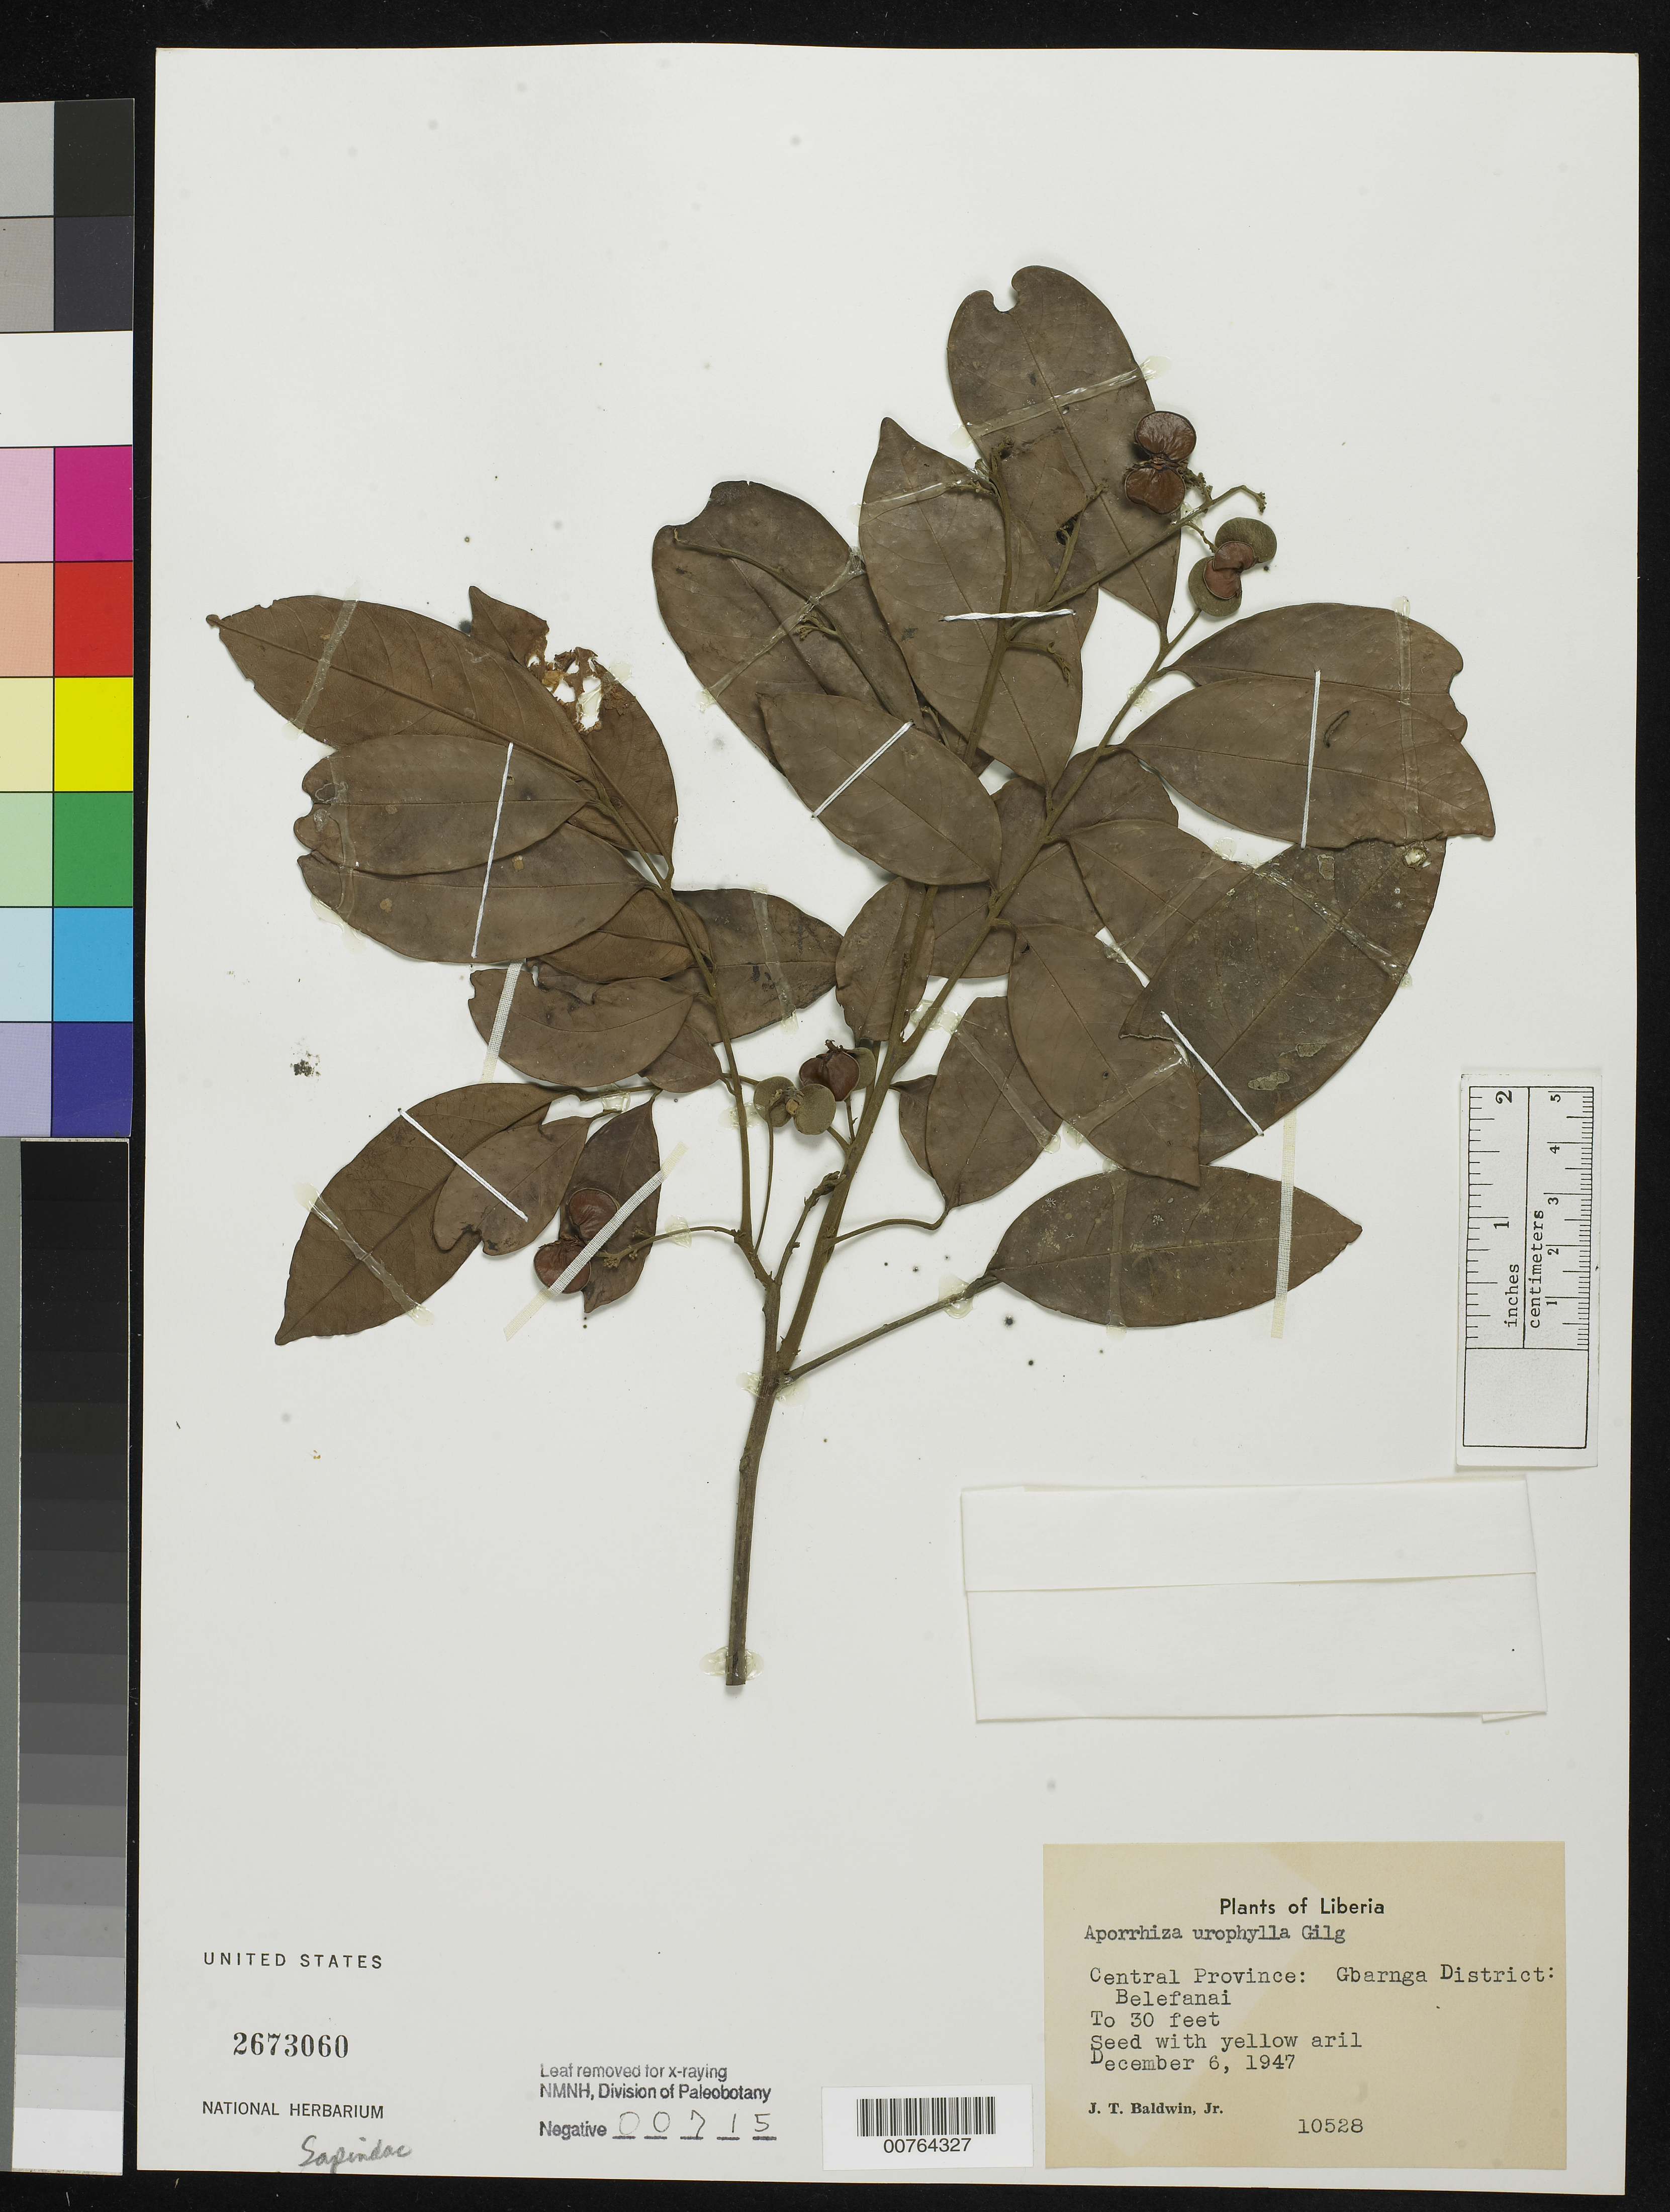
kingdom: Plantae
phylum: Tracheophyta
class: Magnoliopsida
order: Sapindales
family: Sapindaceae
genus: Aporrhiza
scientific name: Aporrhiza urophylla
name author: Gilg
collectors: J. T. Baldwin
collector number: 10528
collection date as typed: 06 Dec 1947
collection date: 1947-12-06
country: Liberia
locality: Central Province: Gbarnga District: Belefanai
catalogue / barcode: US 2673060